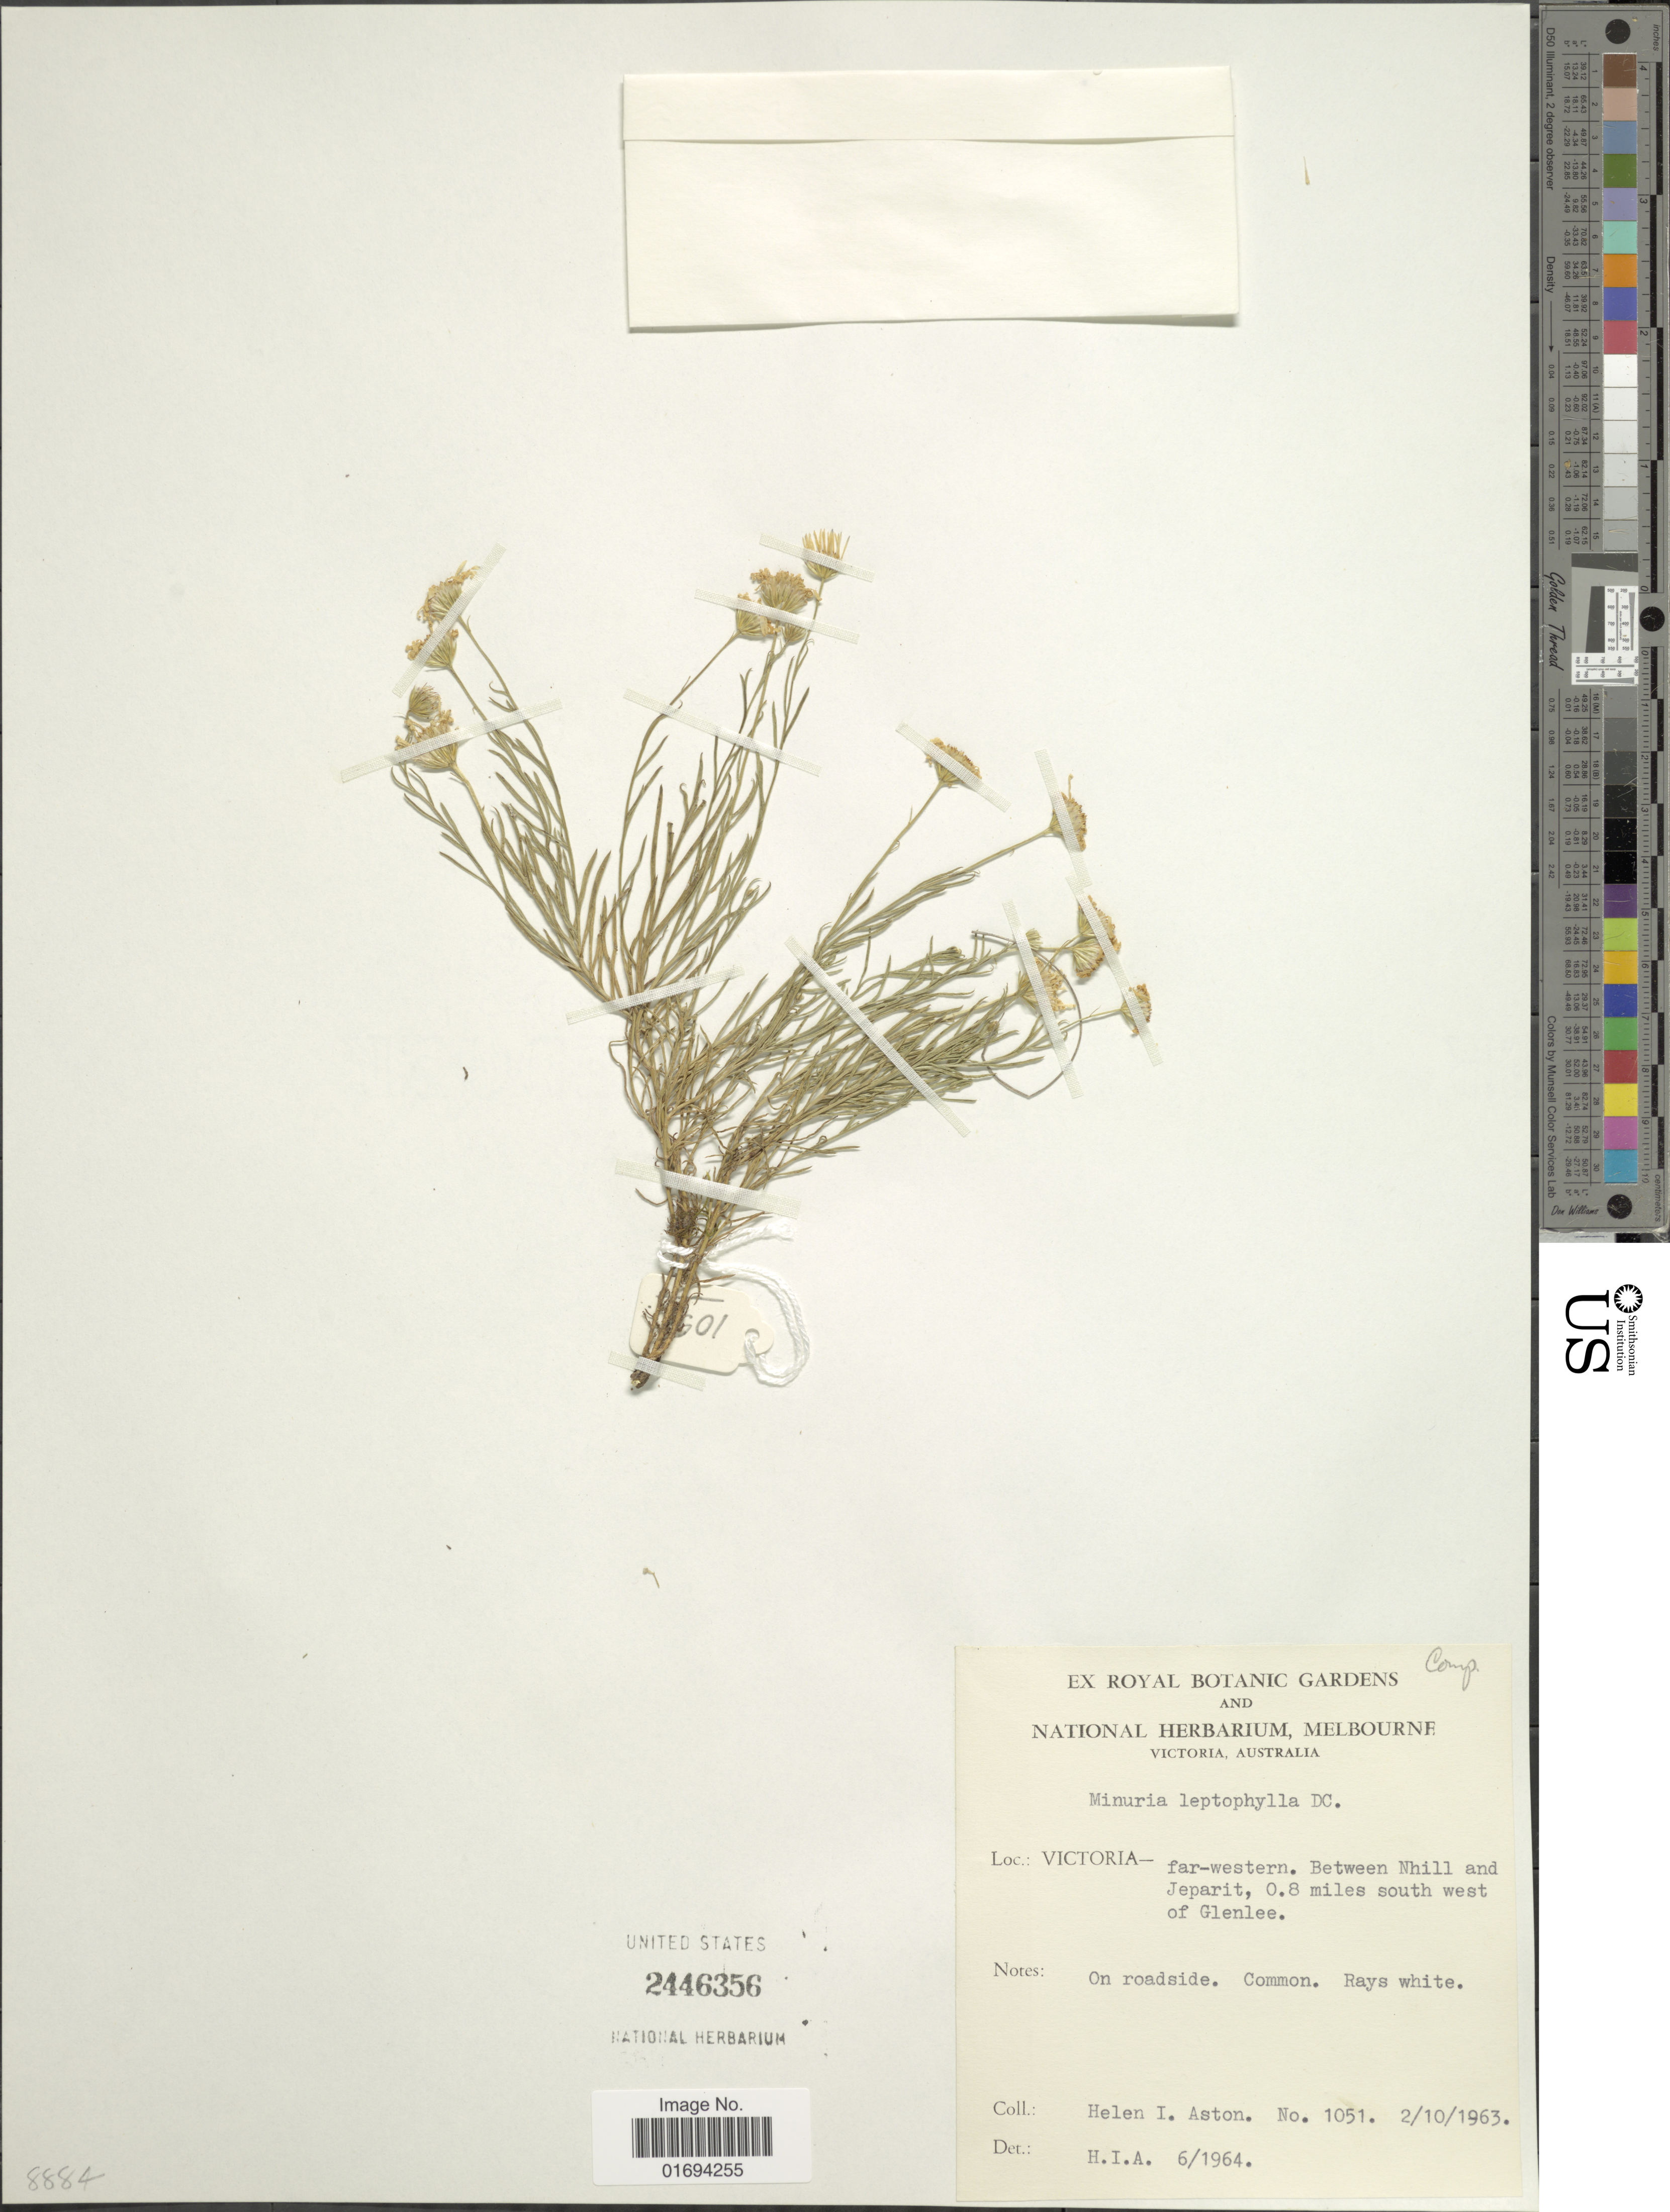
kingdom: Plantae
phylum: Tracheophyta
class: Magnoliopsida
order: Asterales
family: Asteraceae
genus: Minuria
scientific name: Minuria leptophylla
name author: DC.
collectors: H. I. Aston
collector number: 1051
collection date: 1963-10-02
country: Australia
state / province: Victoria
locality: Victoria, far-western, between Nhill and Jeparit, 0.8 miles south west of Glenlee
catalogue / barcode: US 2446356